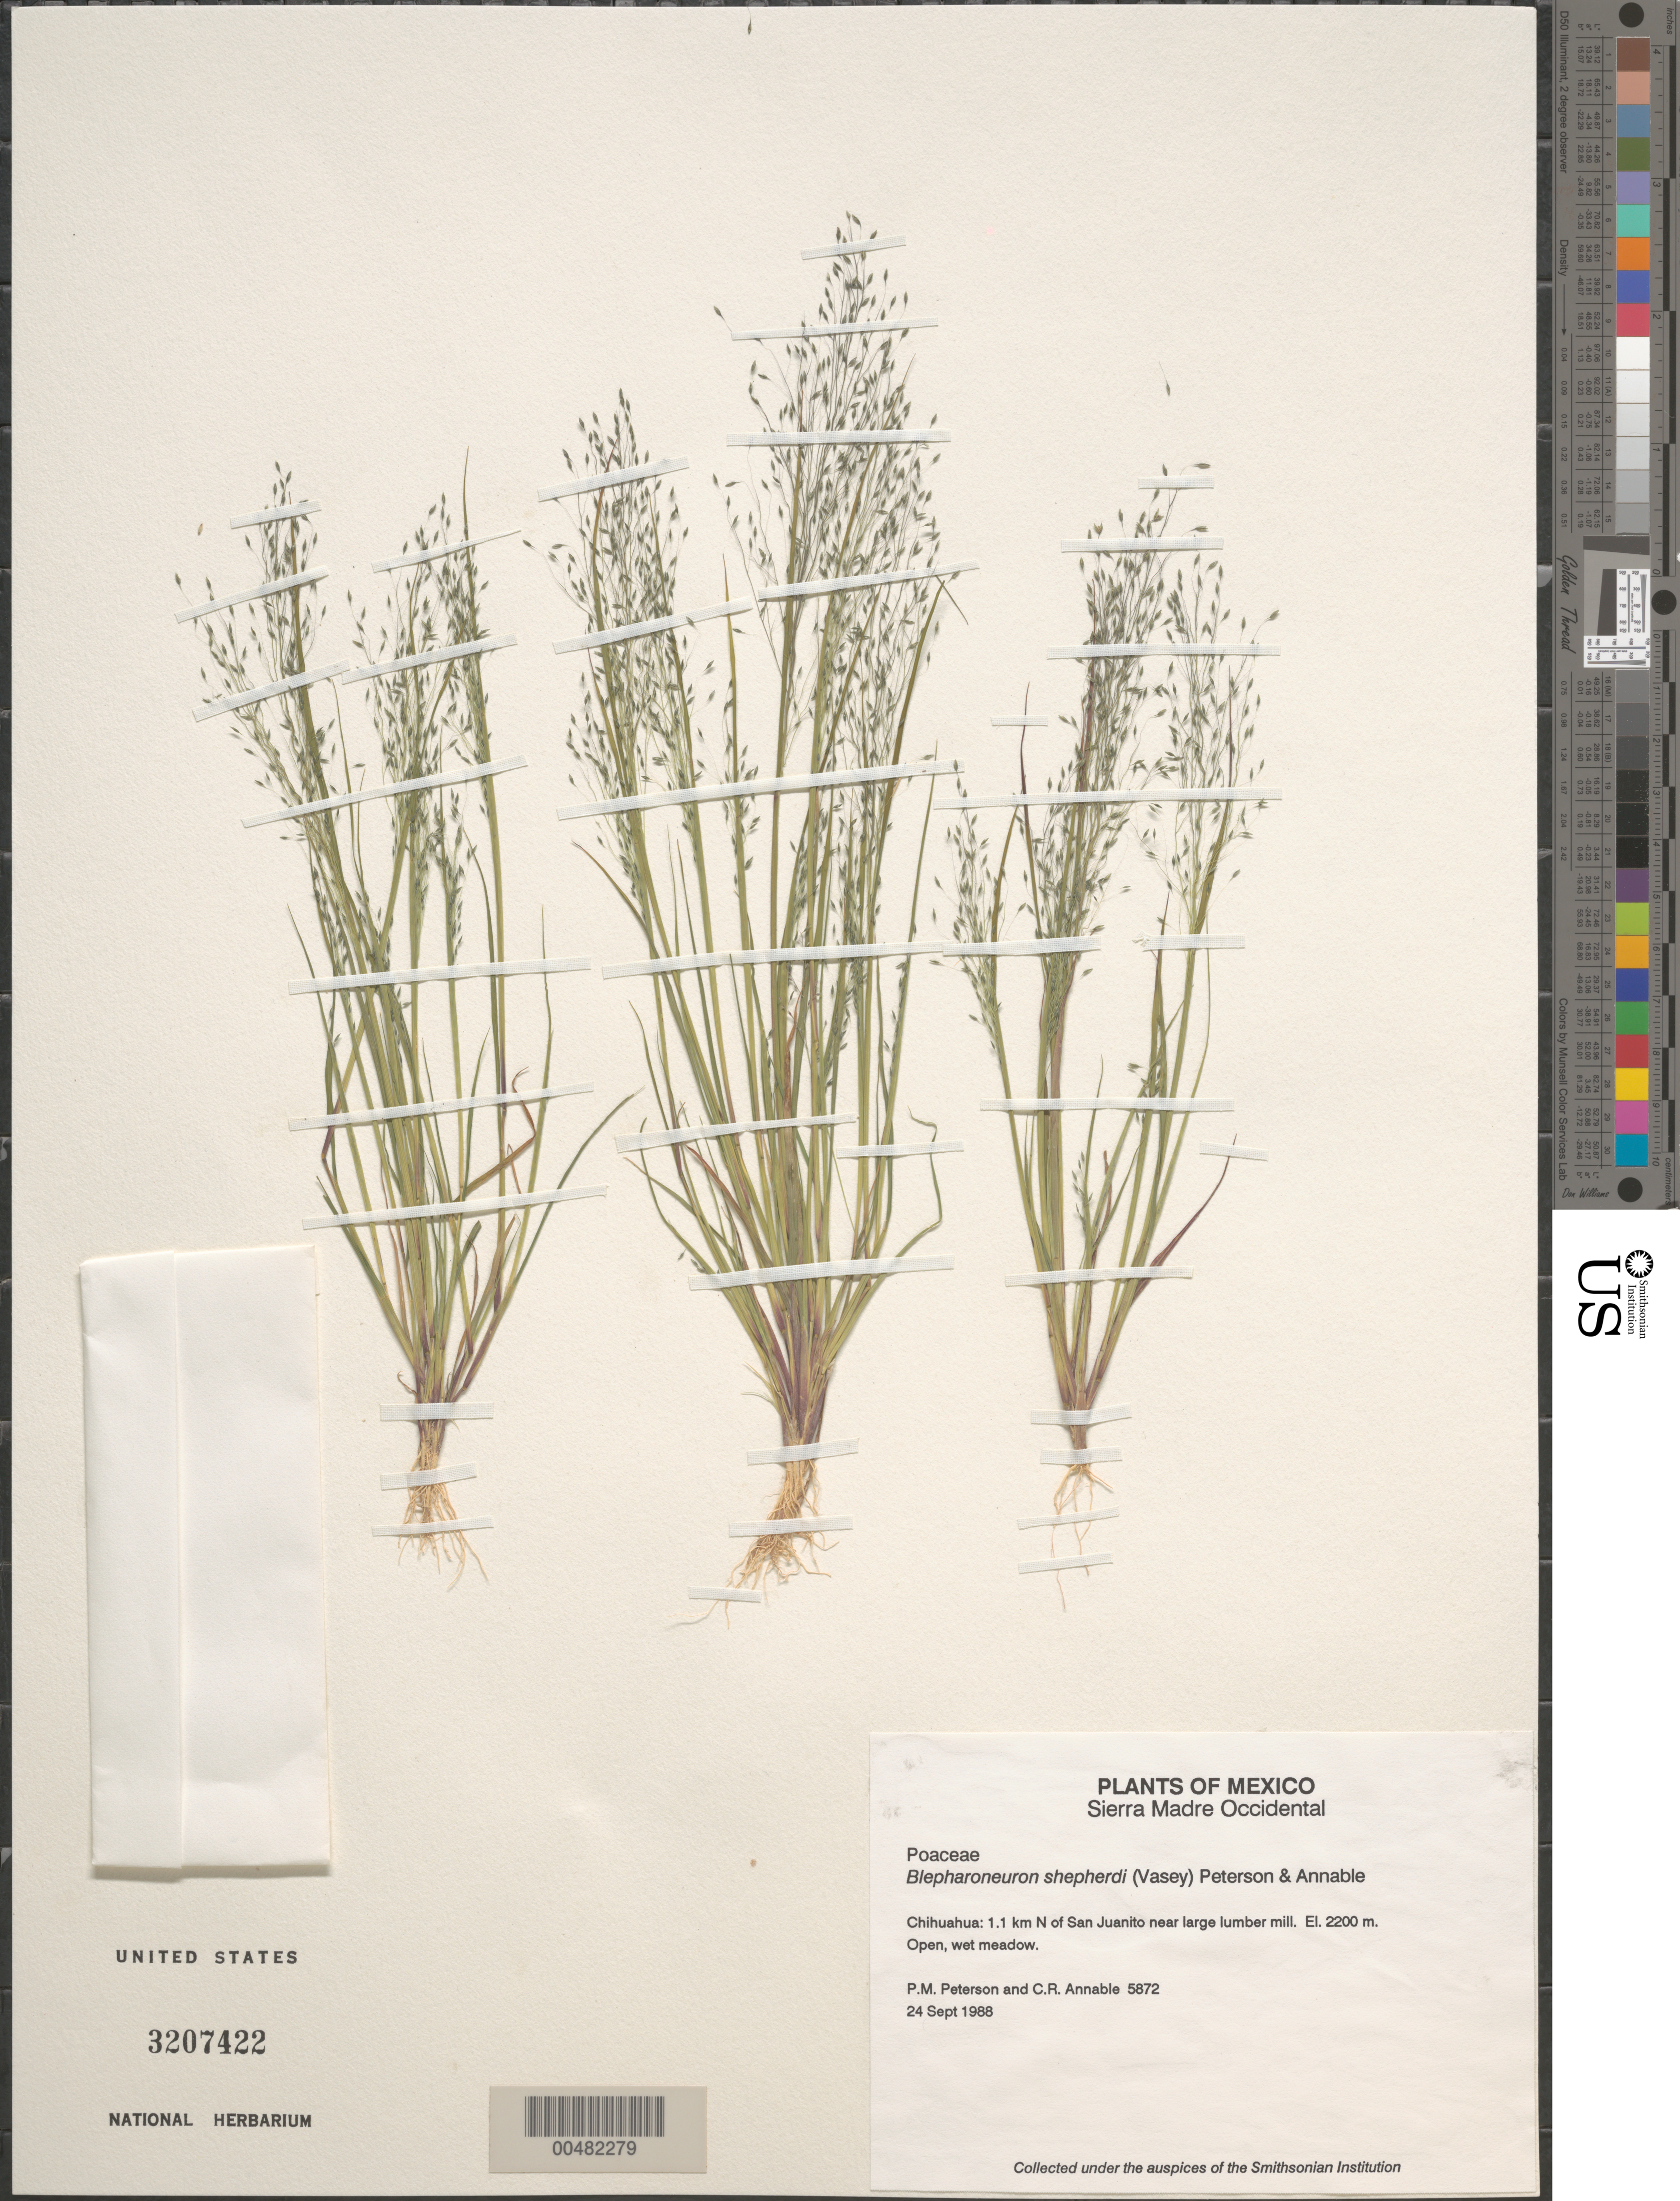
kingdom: Plantae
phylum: Tracheophyta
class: Liliopsida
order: Poales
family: Poaceae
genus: Blepharoneuron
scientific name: Blepharoneuron shepherdii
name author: (Vasey) P.M. Peterson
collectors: P. M. Peterson & C. R. Annable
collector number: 5872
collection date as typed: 24 Sep 1988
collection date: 1988-09-24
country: Mexico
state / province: Chihuahua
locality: Sierra Madre Occidental, 1.1 km N of San Juanito near large lumber mill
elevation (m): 2200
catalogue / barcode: US 3207422